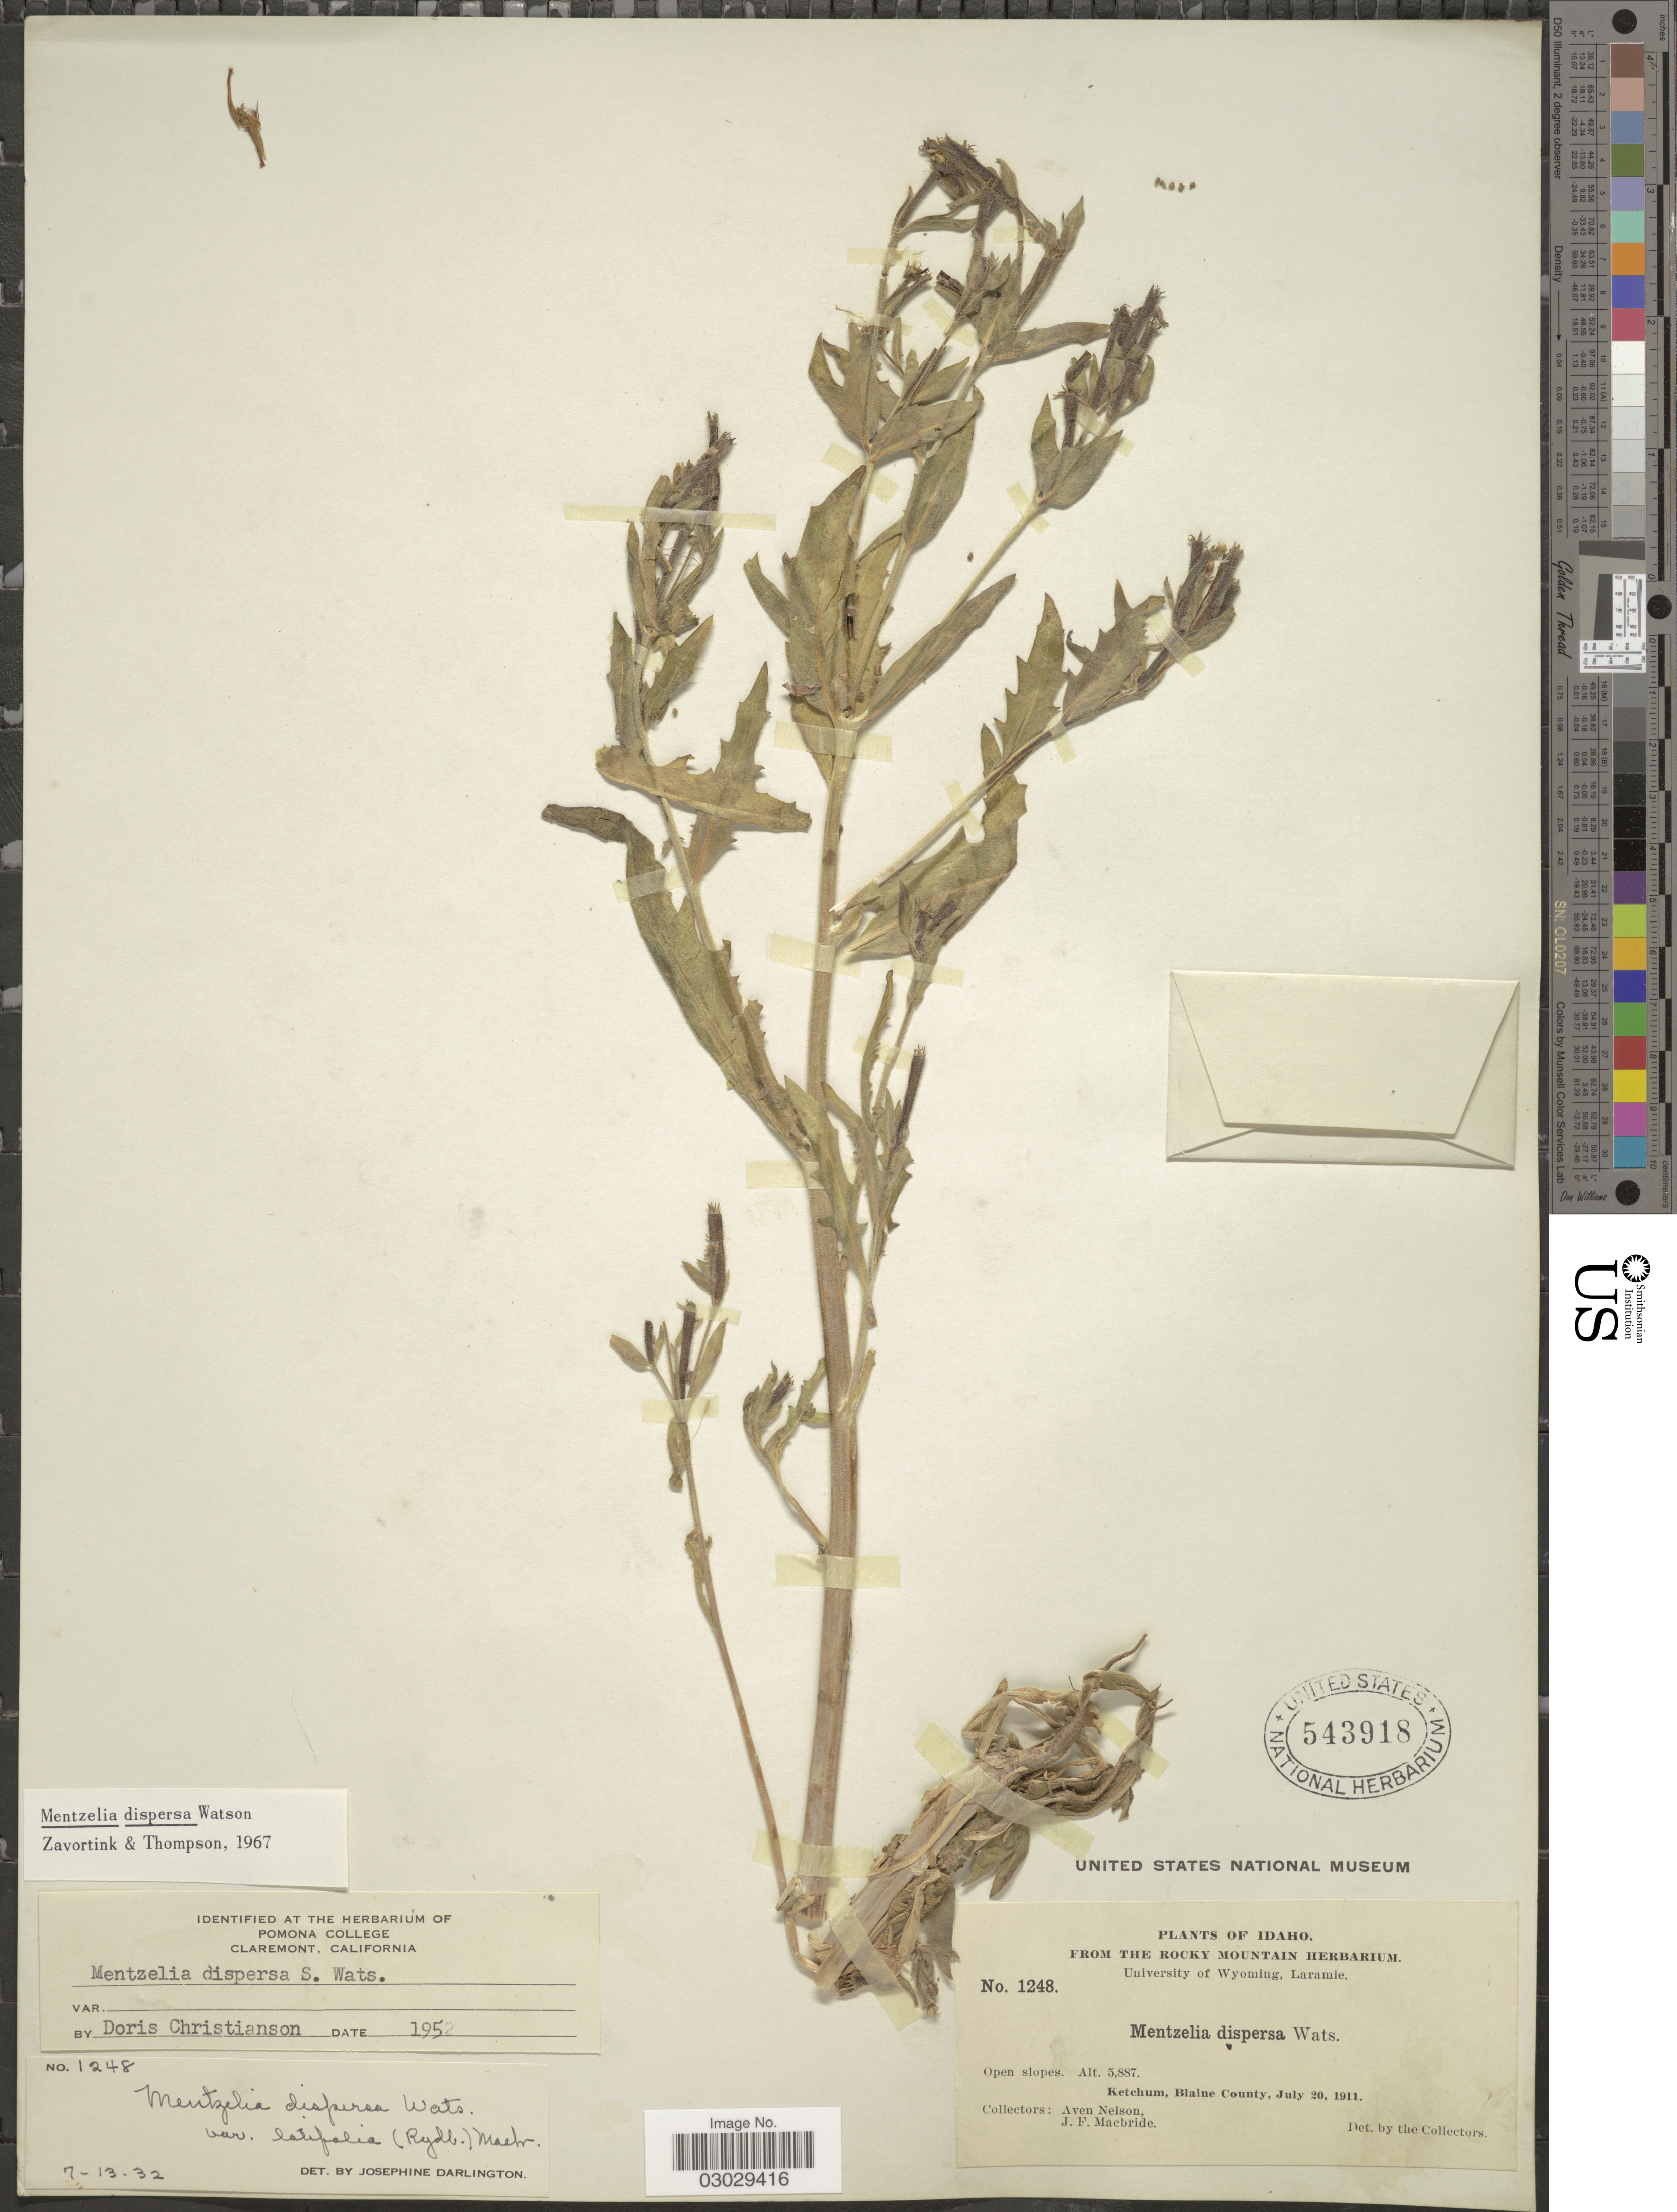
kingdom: Plantae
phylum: Tracheophyta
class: Magnoliopsida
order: Cornales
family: Loasaceae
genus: Mentzelia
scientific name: Mentzelia dispersa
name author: S. Watson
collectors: A. Nelson & J. F. Macbride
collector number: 1248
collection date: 1911-07-20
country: United States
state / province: Idaho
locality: Ketchum, Blaine County.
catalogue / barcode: US 543918